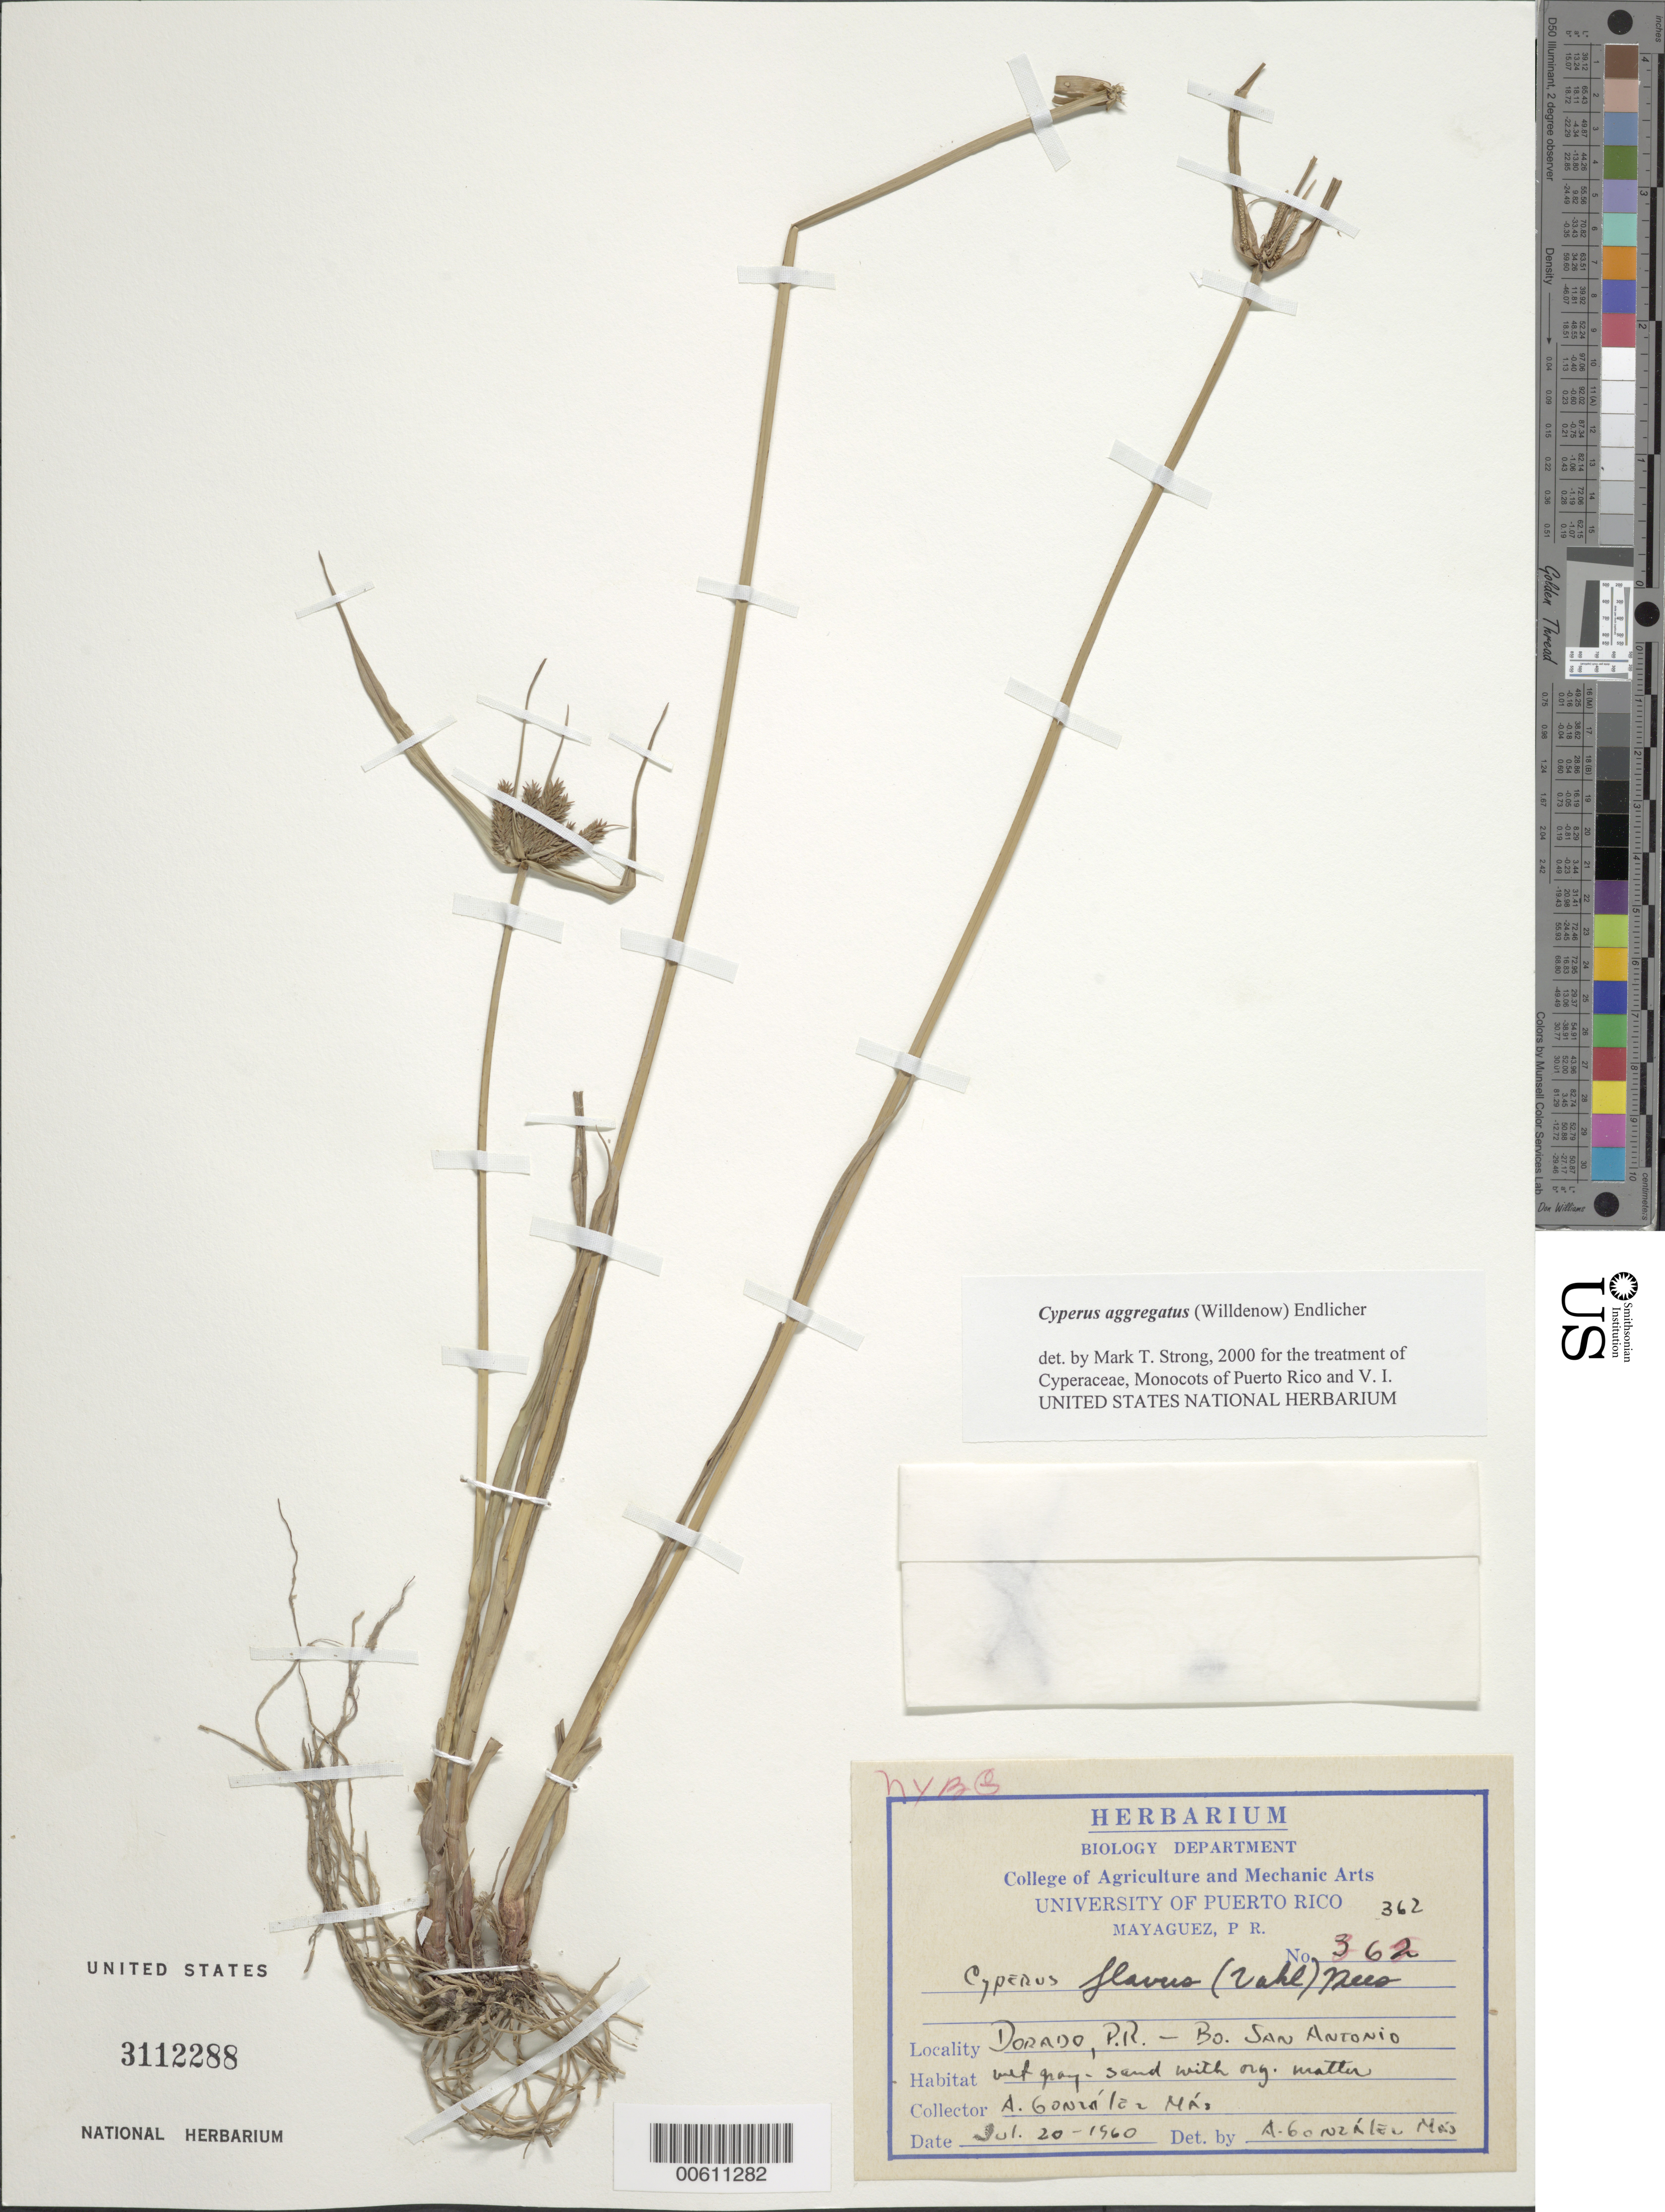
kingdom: Plantae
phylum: Tracheophyta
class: Liliopsida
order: Poales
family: Cyperaceae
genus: Cyperus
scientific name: Cyperus aggregatus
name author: (Willd.) Endl.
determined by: Strong, M. T., (US), Smithsonian Institution - National Museum of Natural History (UNITED STATES)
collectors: A. González Más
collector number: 362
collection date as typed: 20 Jul 1960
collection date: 1960-07-20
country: Puerto Rico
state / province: Dorado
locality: Dorado: Bo. San Antonio.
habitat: Wet gray sand.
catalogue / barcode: US 3112288